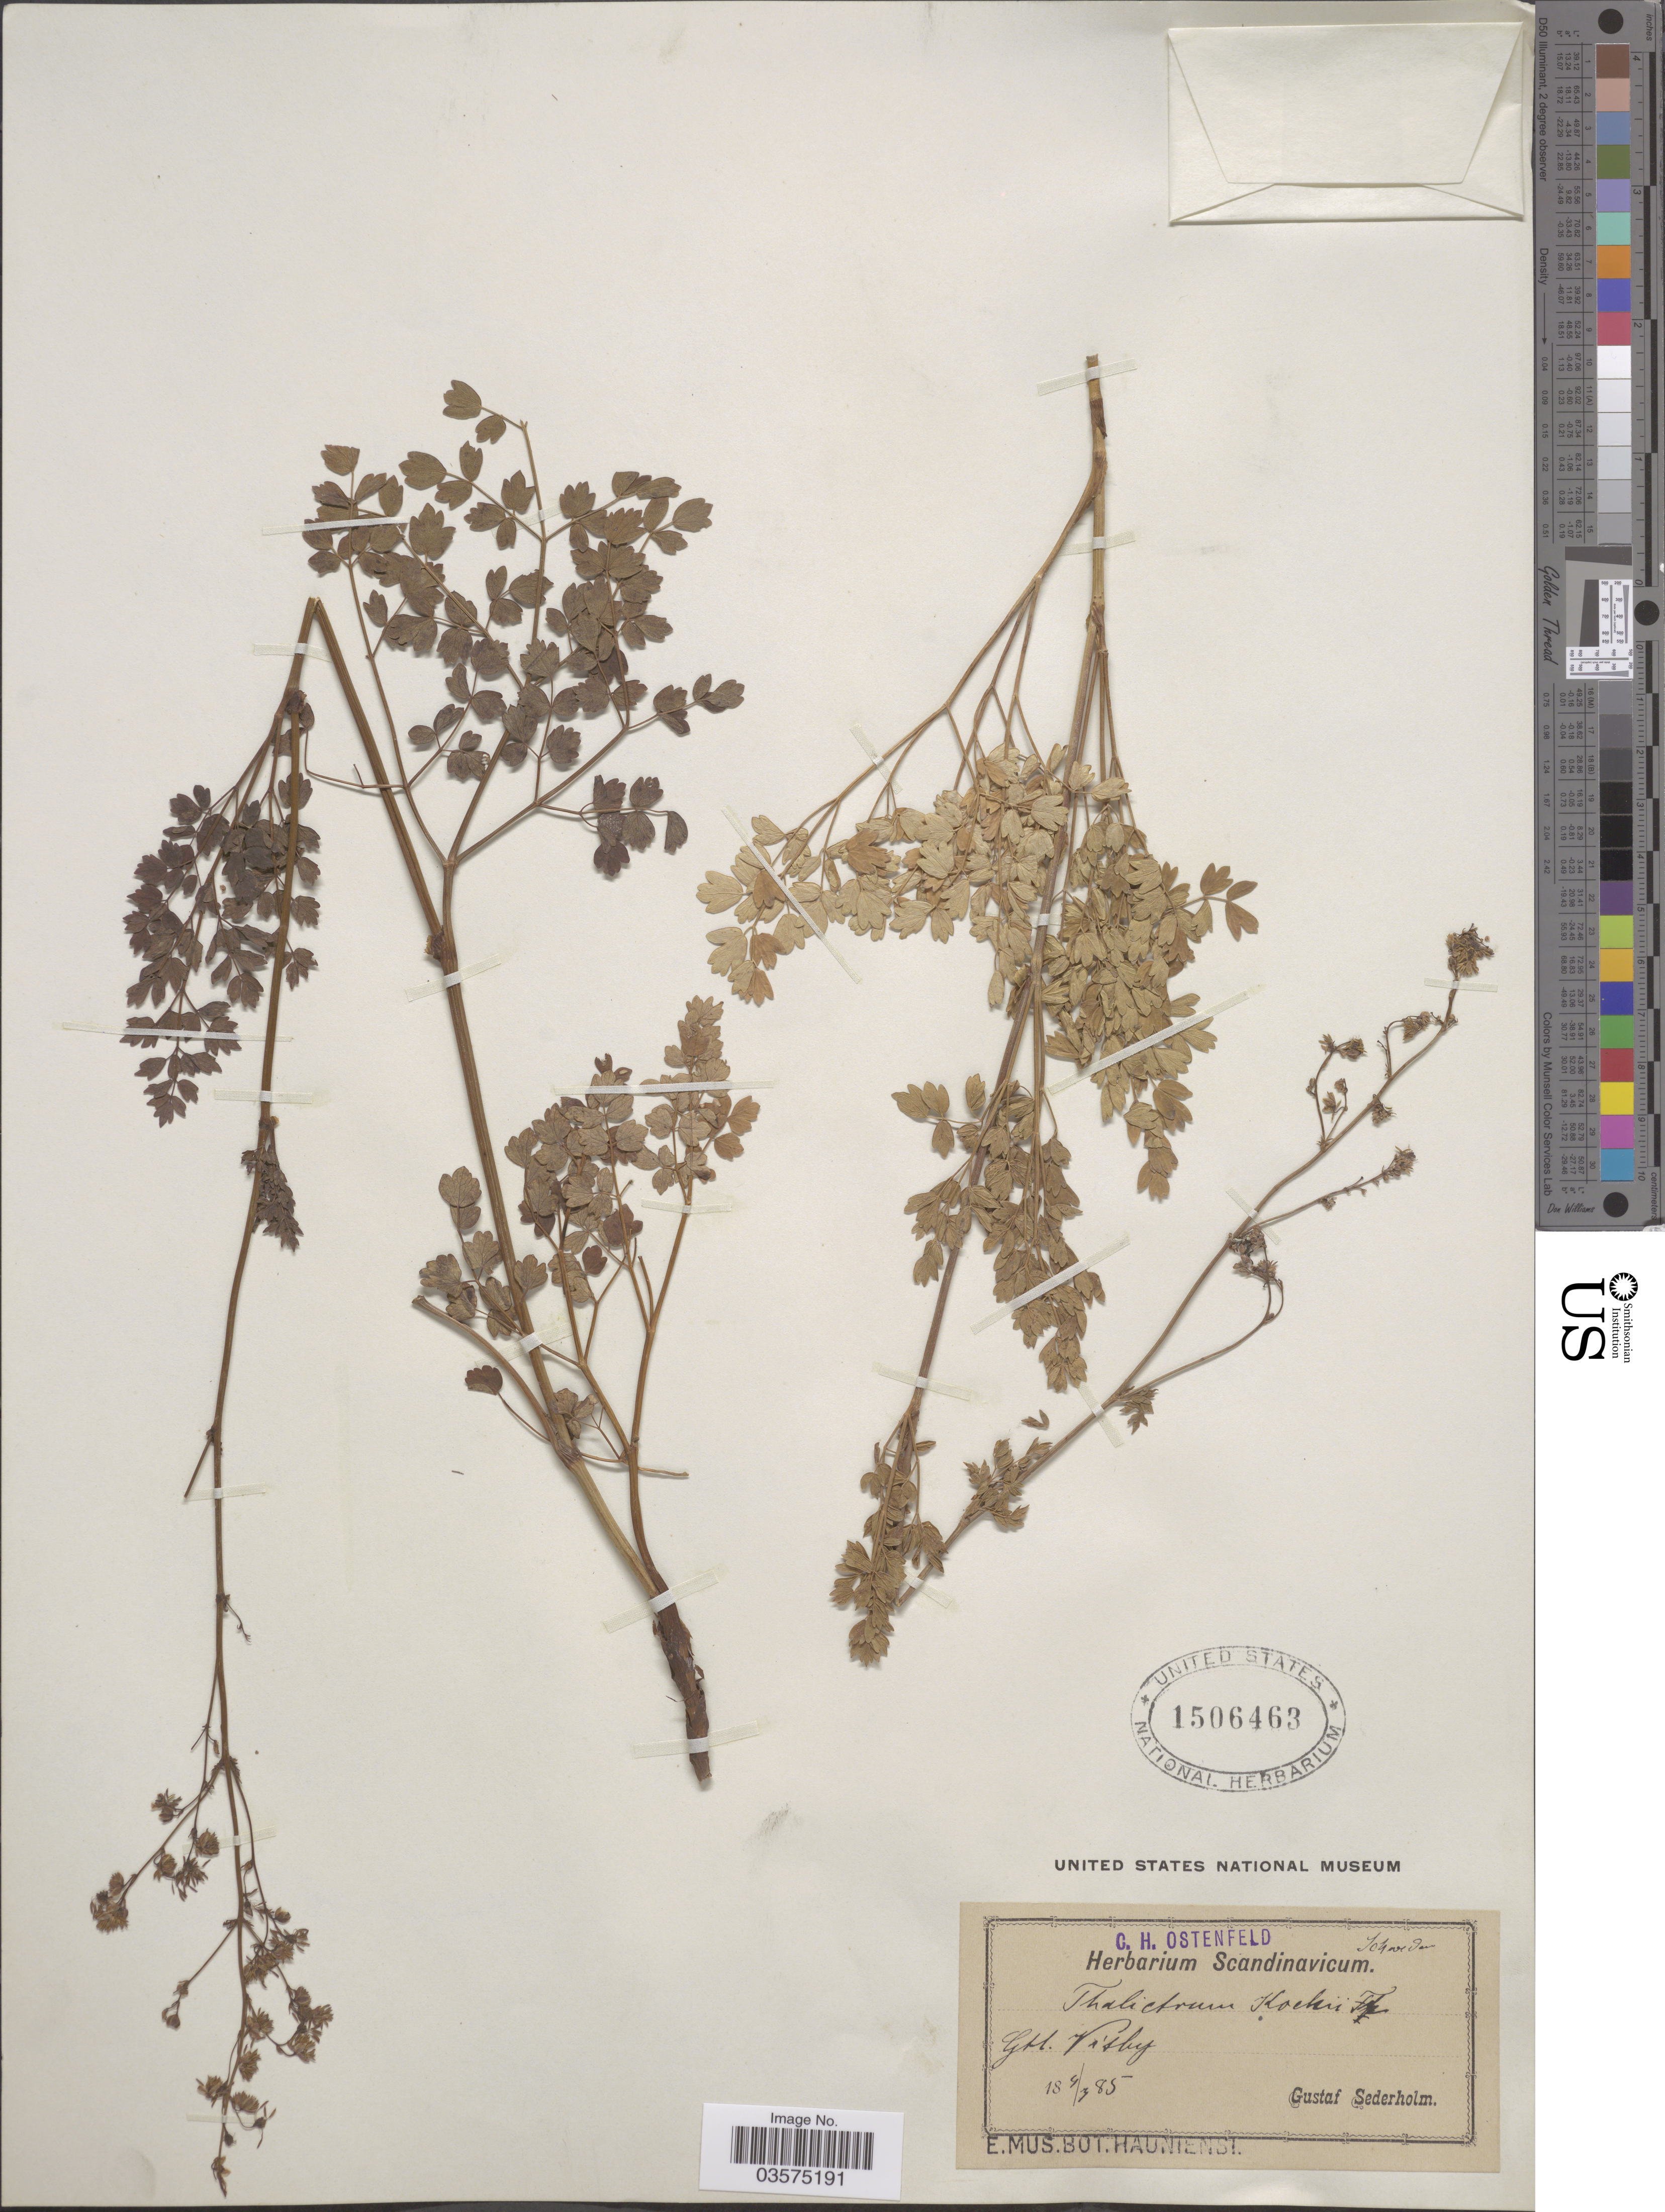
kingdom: Plantae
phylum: Tracheophyta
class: Magnoliopsida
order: Ranunculales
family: Ranunculaceae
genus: Thalictrum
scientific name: Thalictrum kochii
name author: Fr. a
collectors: G. Sederholm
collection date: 1885-07-04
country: Sweden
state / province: Gotland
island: Gotland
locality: Gtl. Visby.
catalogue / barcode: US 1506463